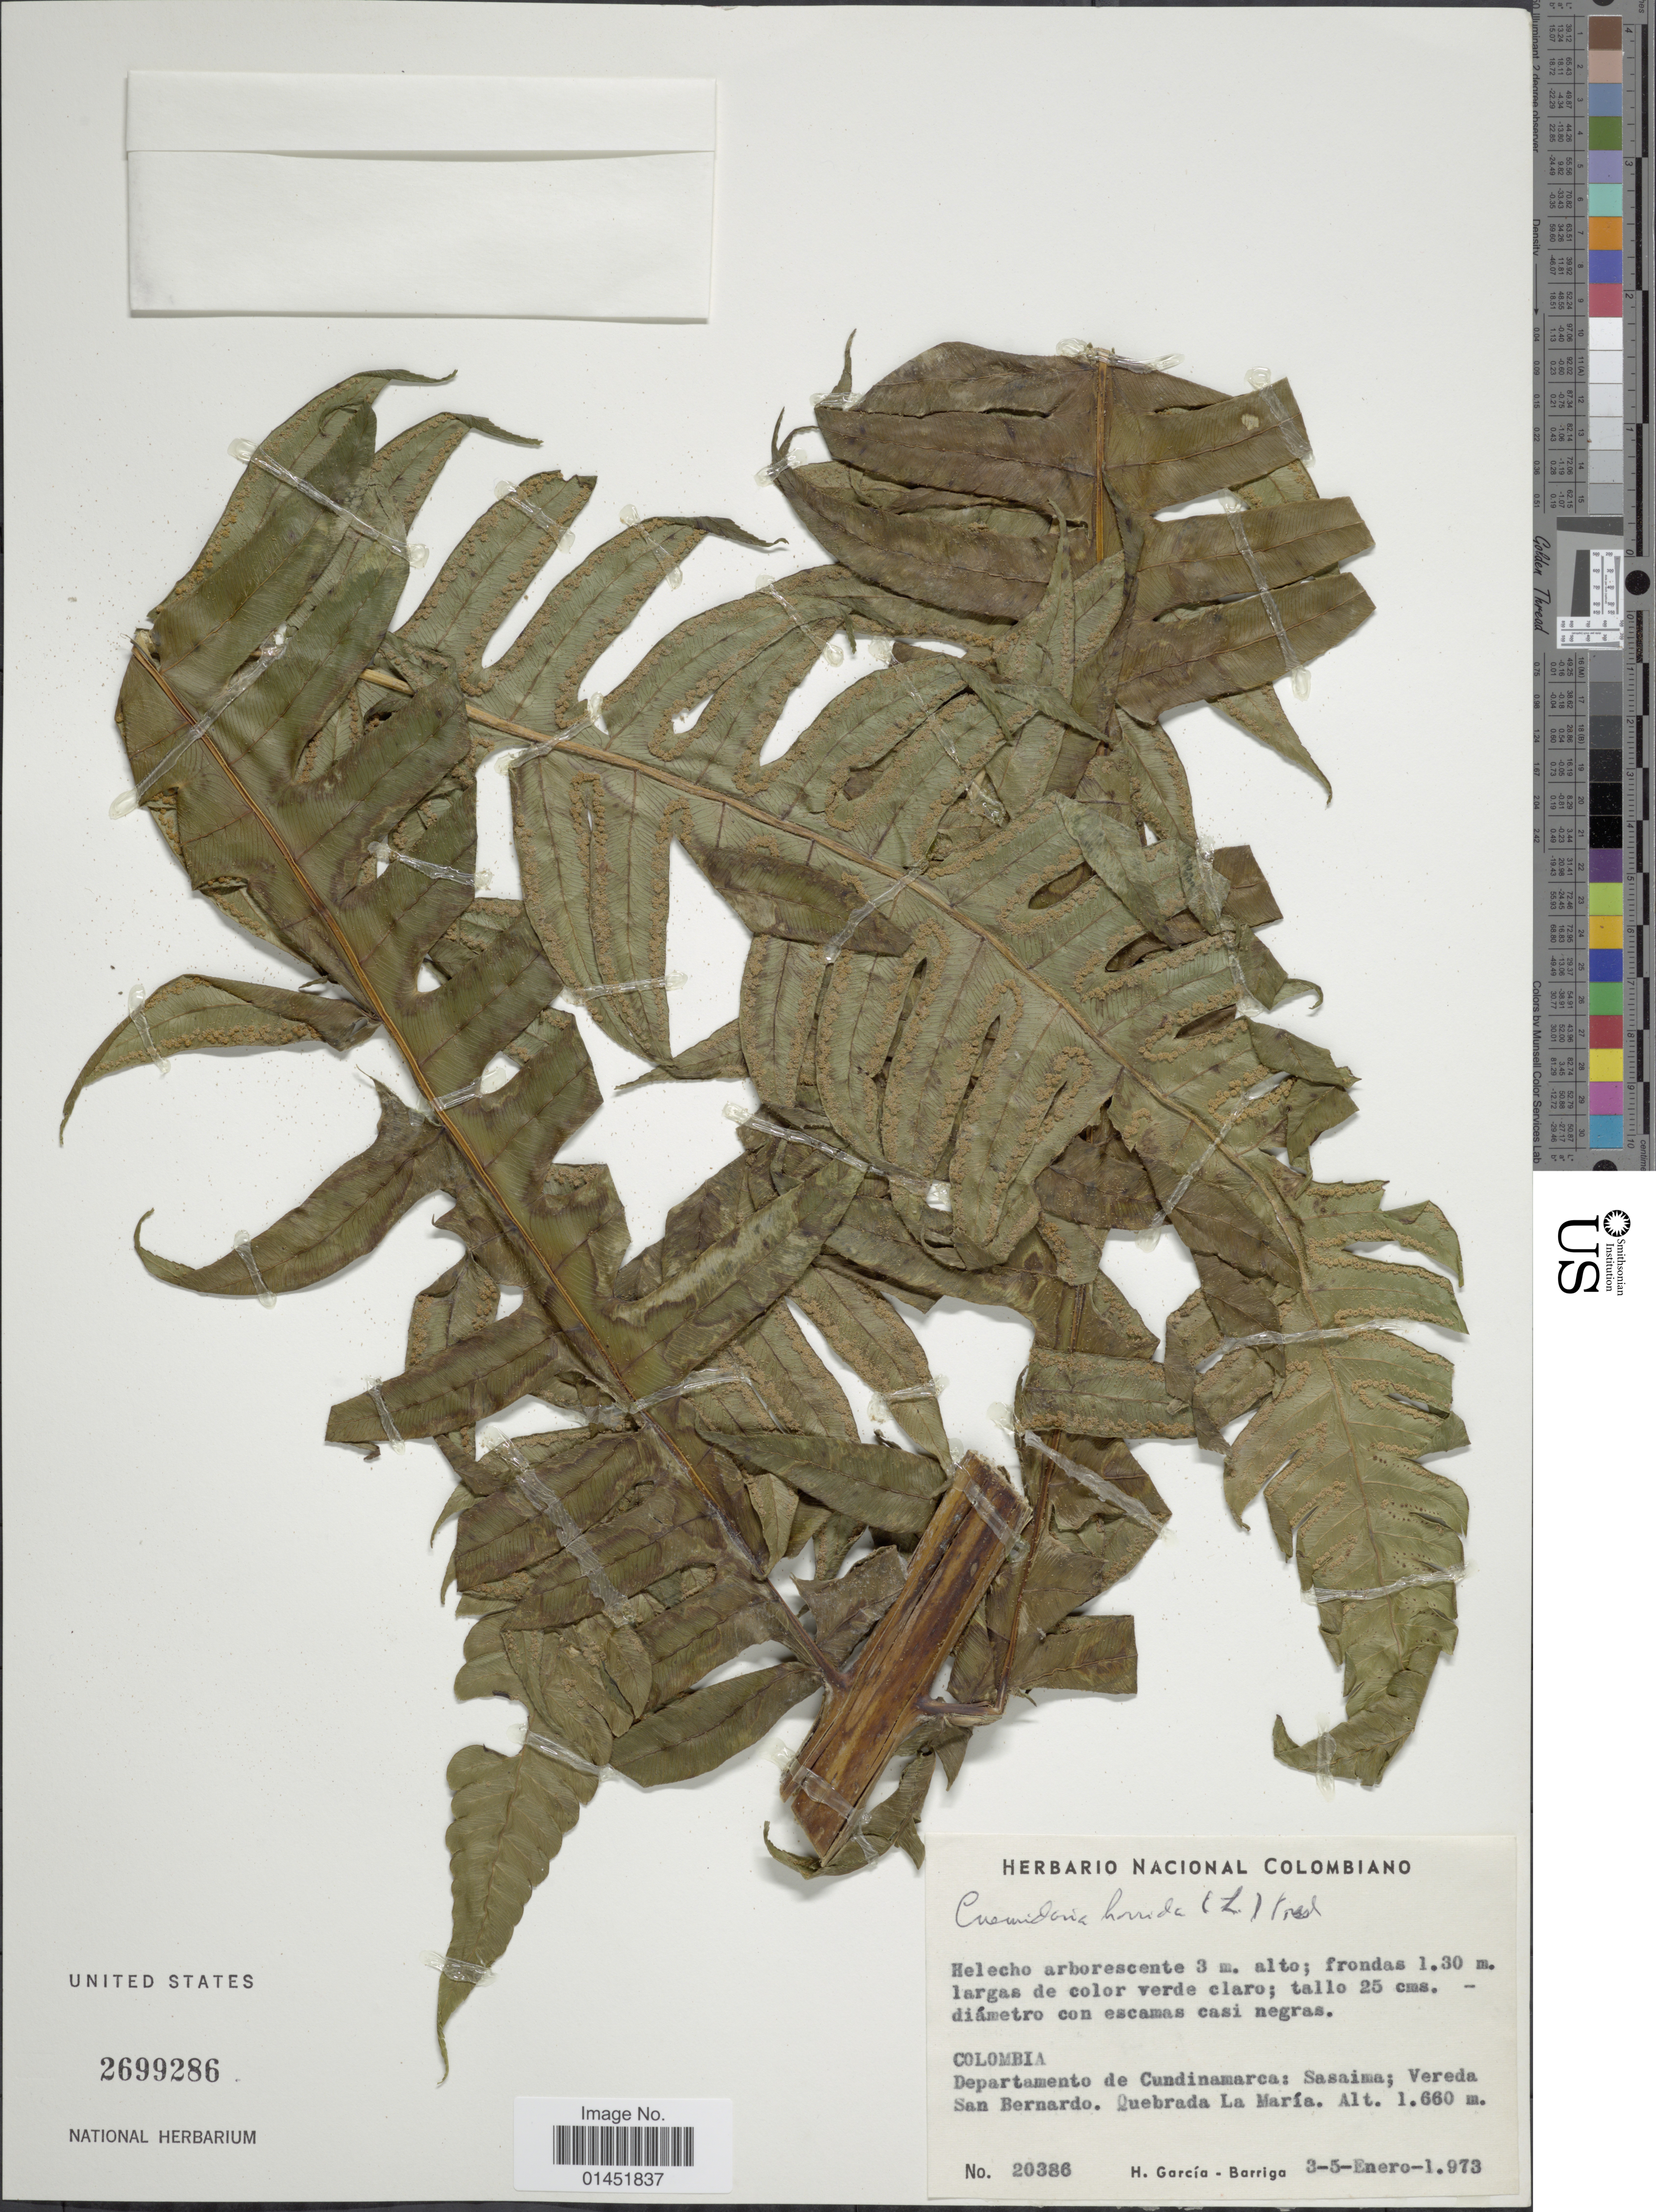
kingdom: Plantae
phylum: Tracheophyta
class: Polypodiopsida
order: Cyatheales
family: Cyatheaceae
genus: Cyathea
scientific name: Cyathea horrida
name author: (L.) Sm.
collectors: H. García Barriga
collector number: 20386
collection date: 1973-01-03/1973-01-05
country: Colombia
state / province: Cundinamarca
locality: Departamento de Cundinamarca: Sasaima; Vereda San Bernardo. Quebrada La María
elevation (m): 1660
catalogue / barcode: US 2699286